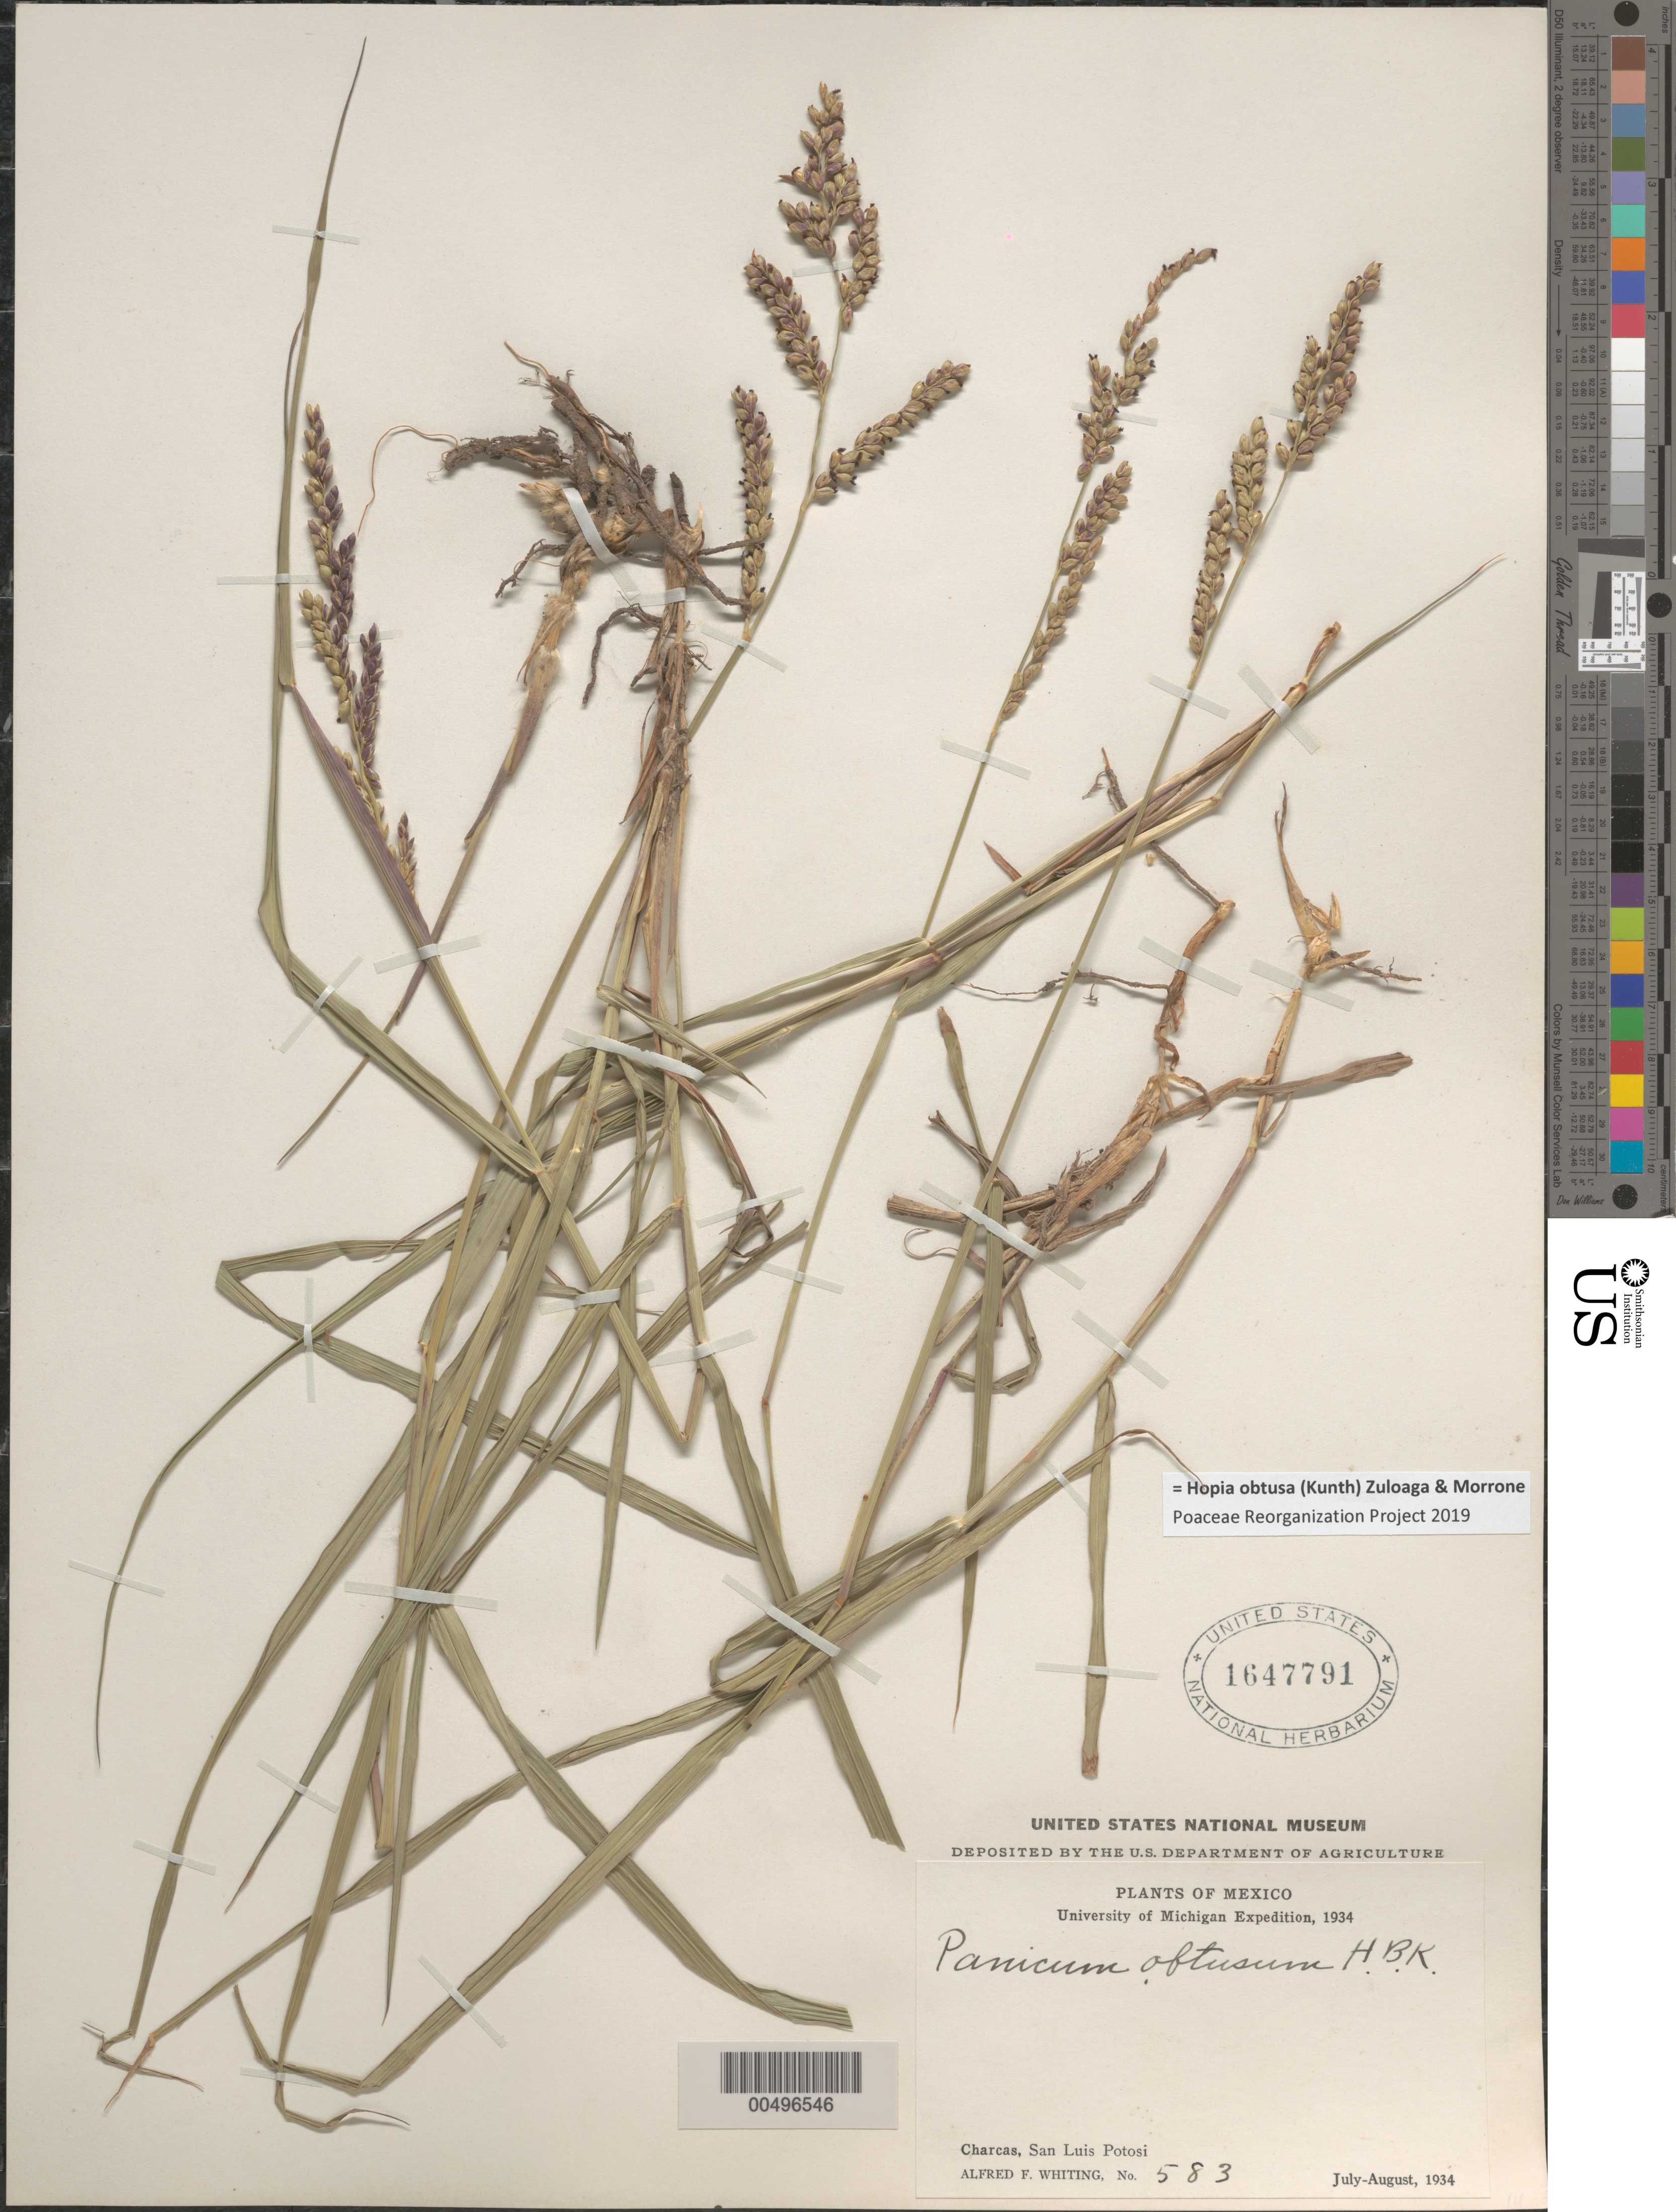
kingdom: Plantae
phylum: Tracheophyta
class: Liliopsida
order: Poales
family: Poaceae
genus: Panicum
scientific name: Panicum obtusum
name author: Kunth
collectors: A. F. Whiting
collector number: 583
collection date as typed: Jul 1934 to Aug 1934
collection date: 1934-07/1934-08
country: Mexico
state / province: San Luis Potosi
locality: Charcas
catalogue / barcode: US 1647791